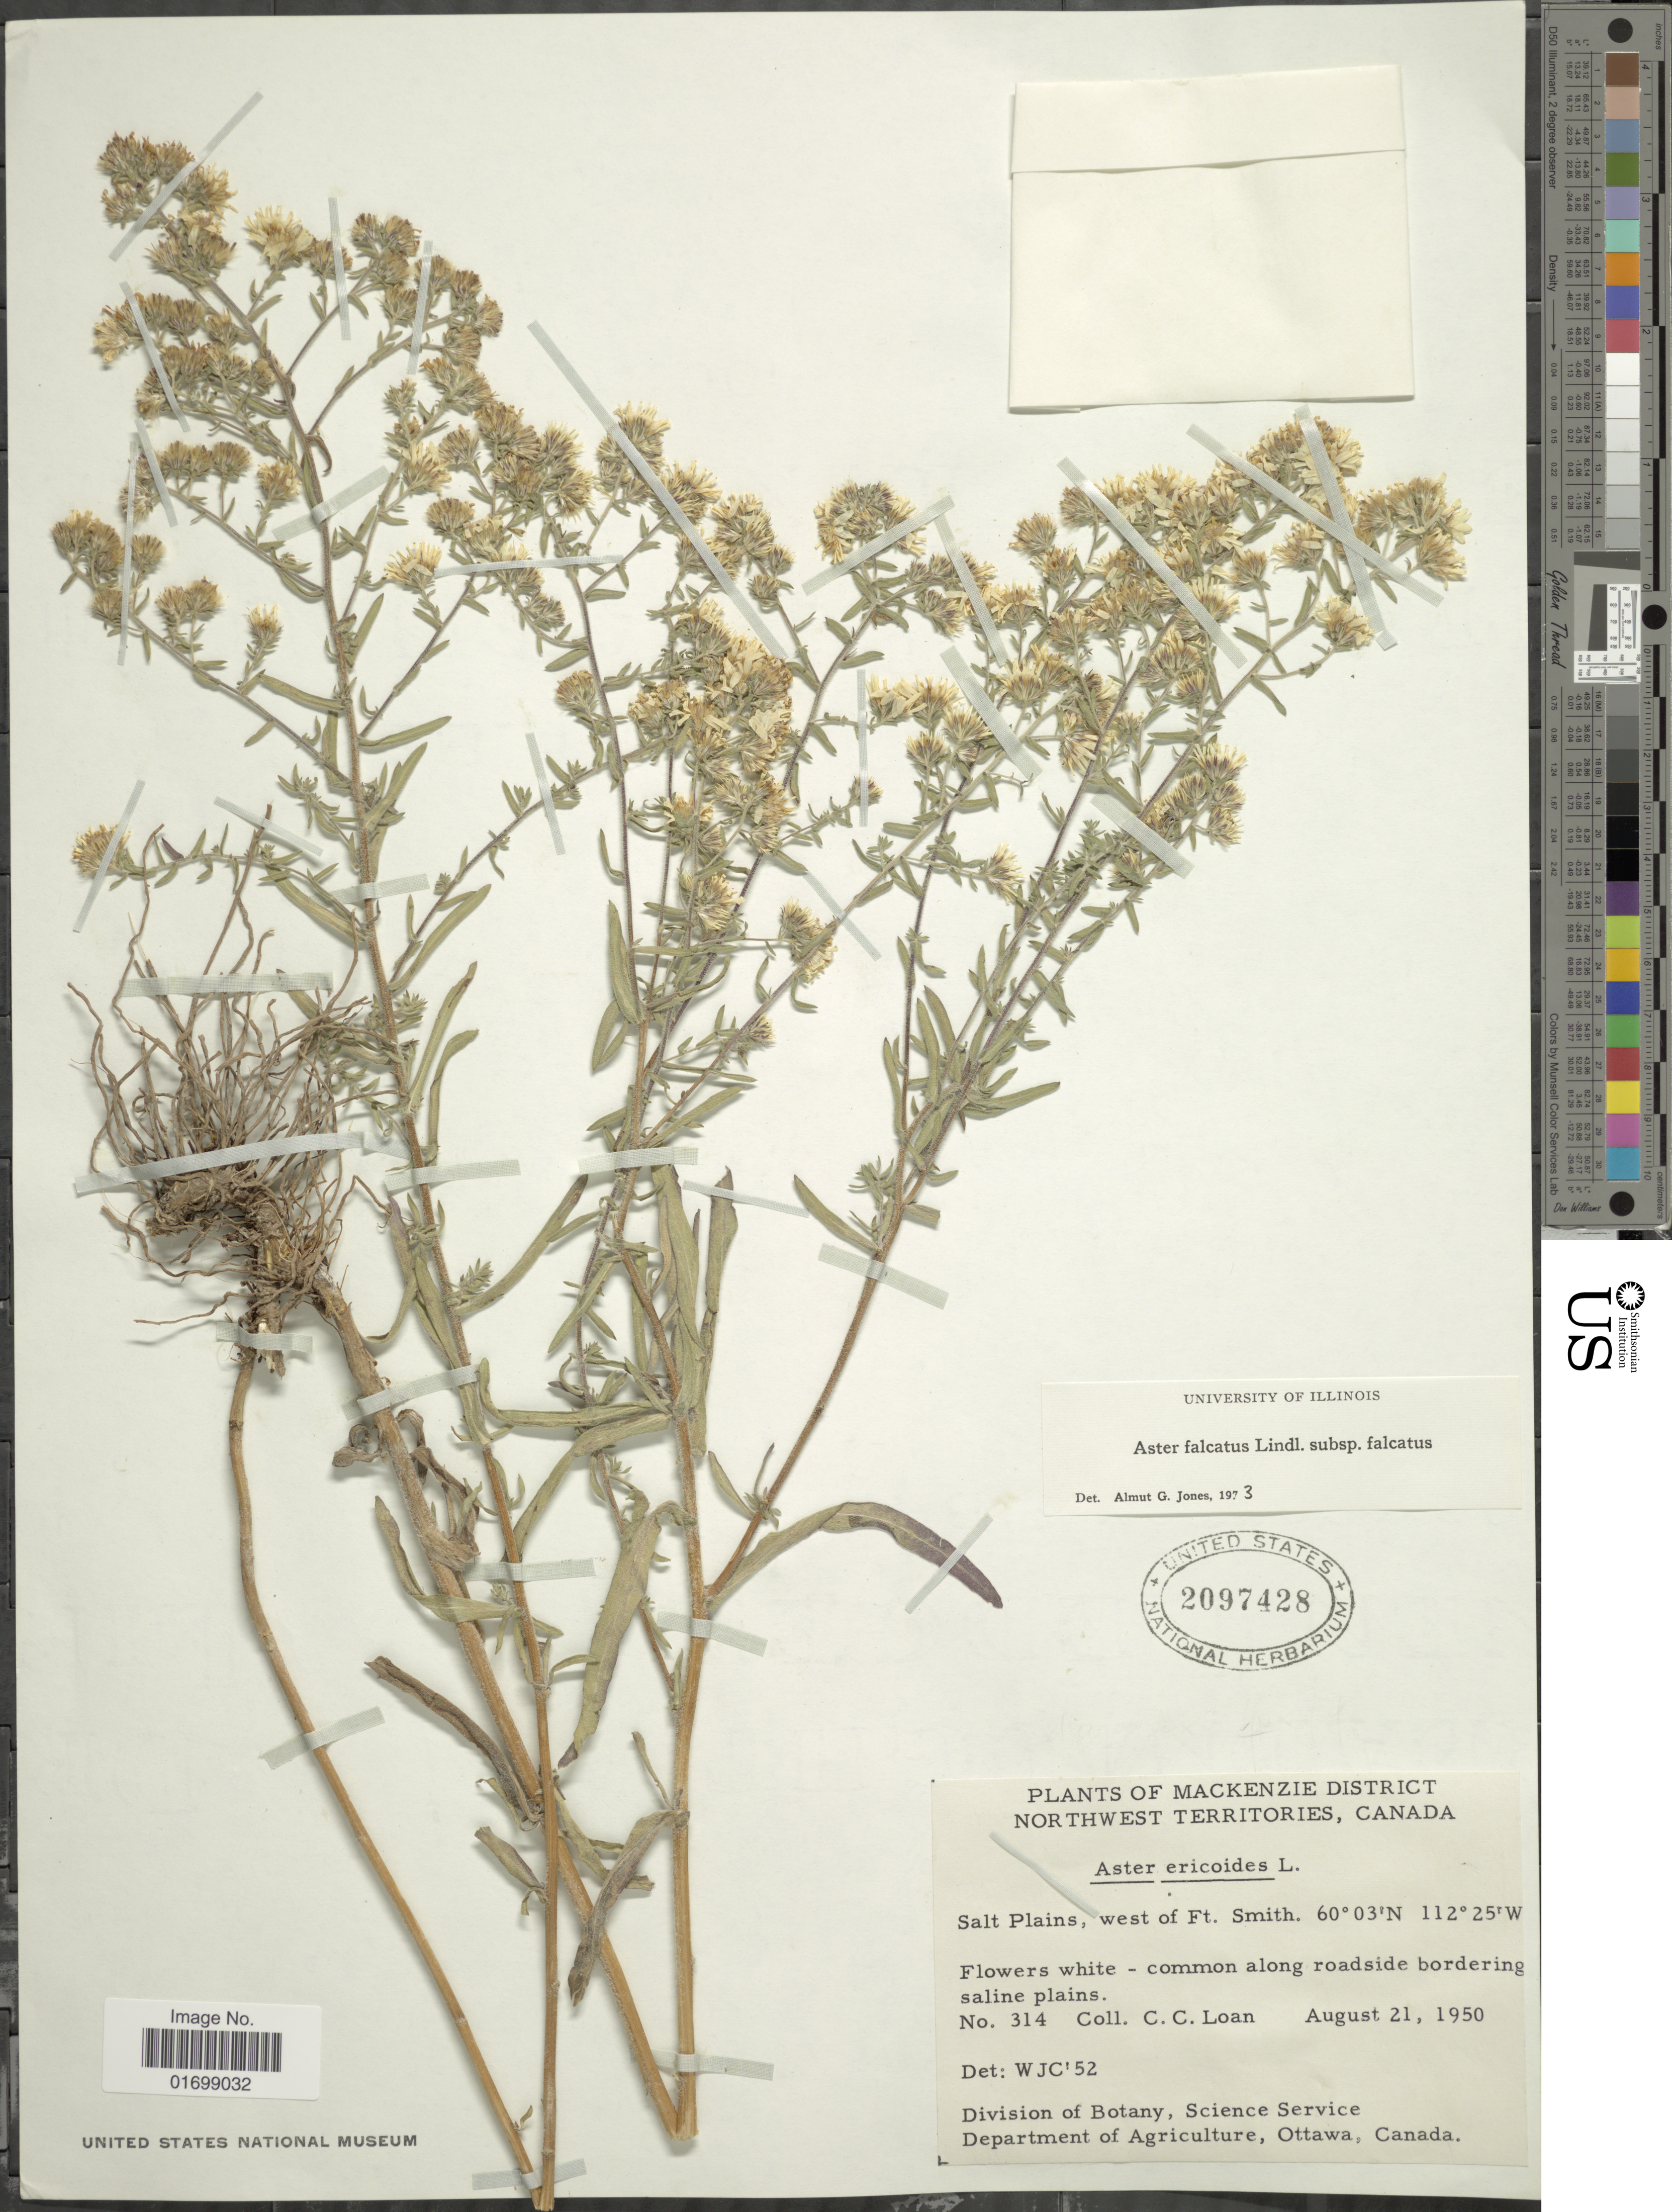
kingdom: Plantae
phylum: Tracheophyta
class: Magnoliopsida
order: Asterales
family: Asteraceae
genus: Symphyotrichum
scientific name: Symphyotrichum falcatum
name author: (Lindl. ex Lindl.) G.L. Nesom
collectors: C. Loan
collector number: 314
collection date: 1950-08-21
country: Canada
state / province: Northwest Territories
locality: Mackenzie District, Salt Plains, west of Ft. Smith, common along roadside bordering saline plains.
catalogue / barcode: US 2097428